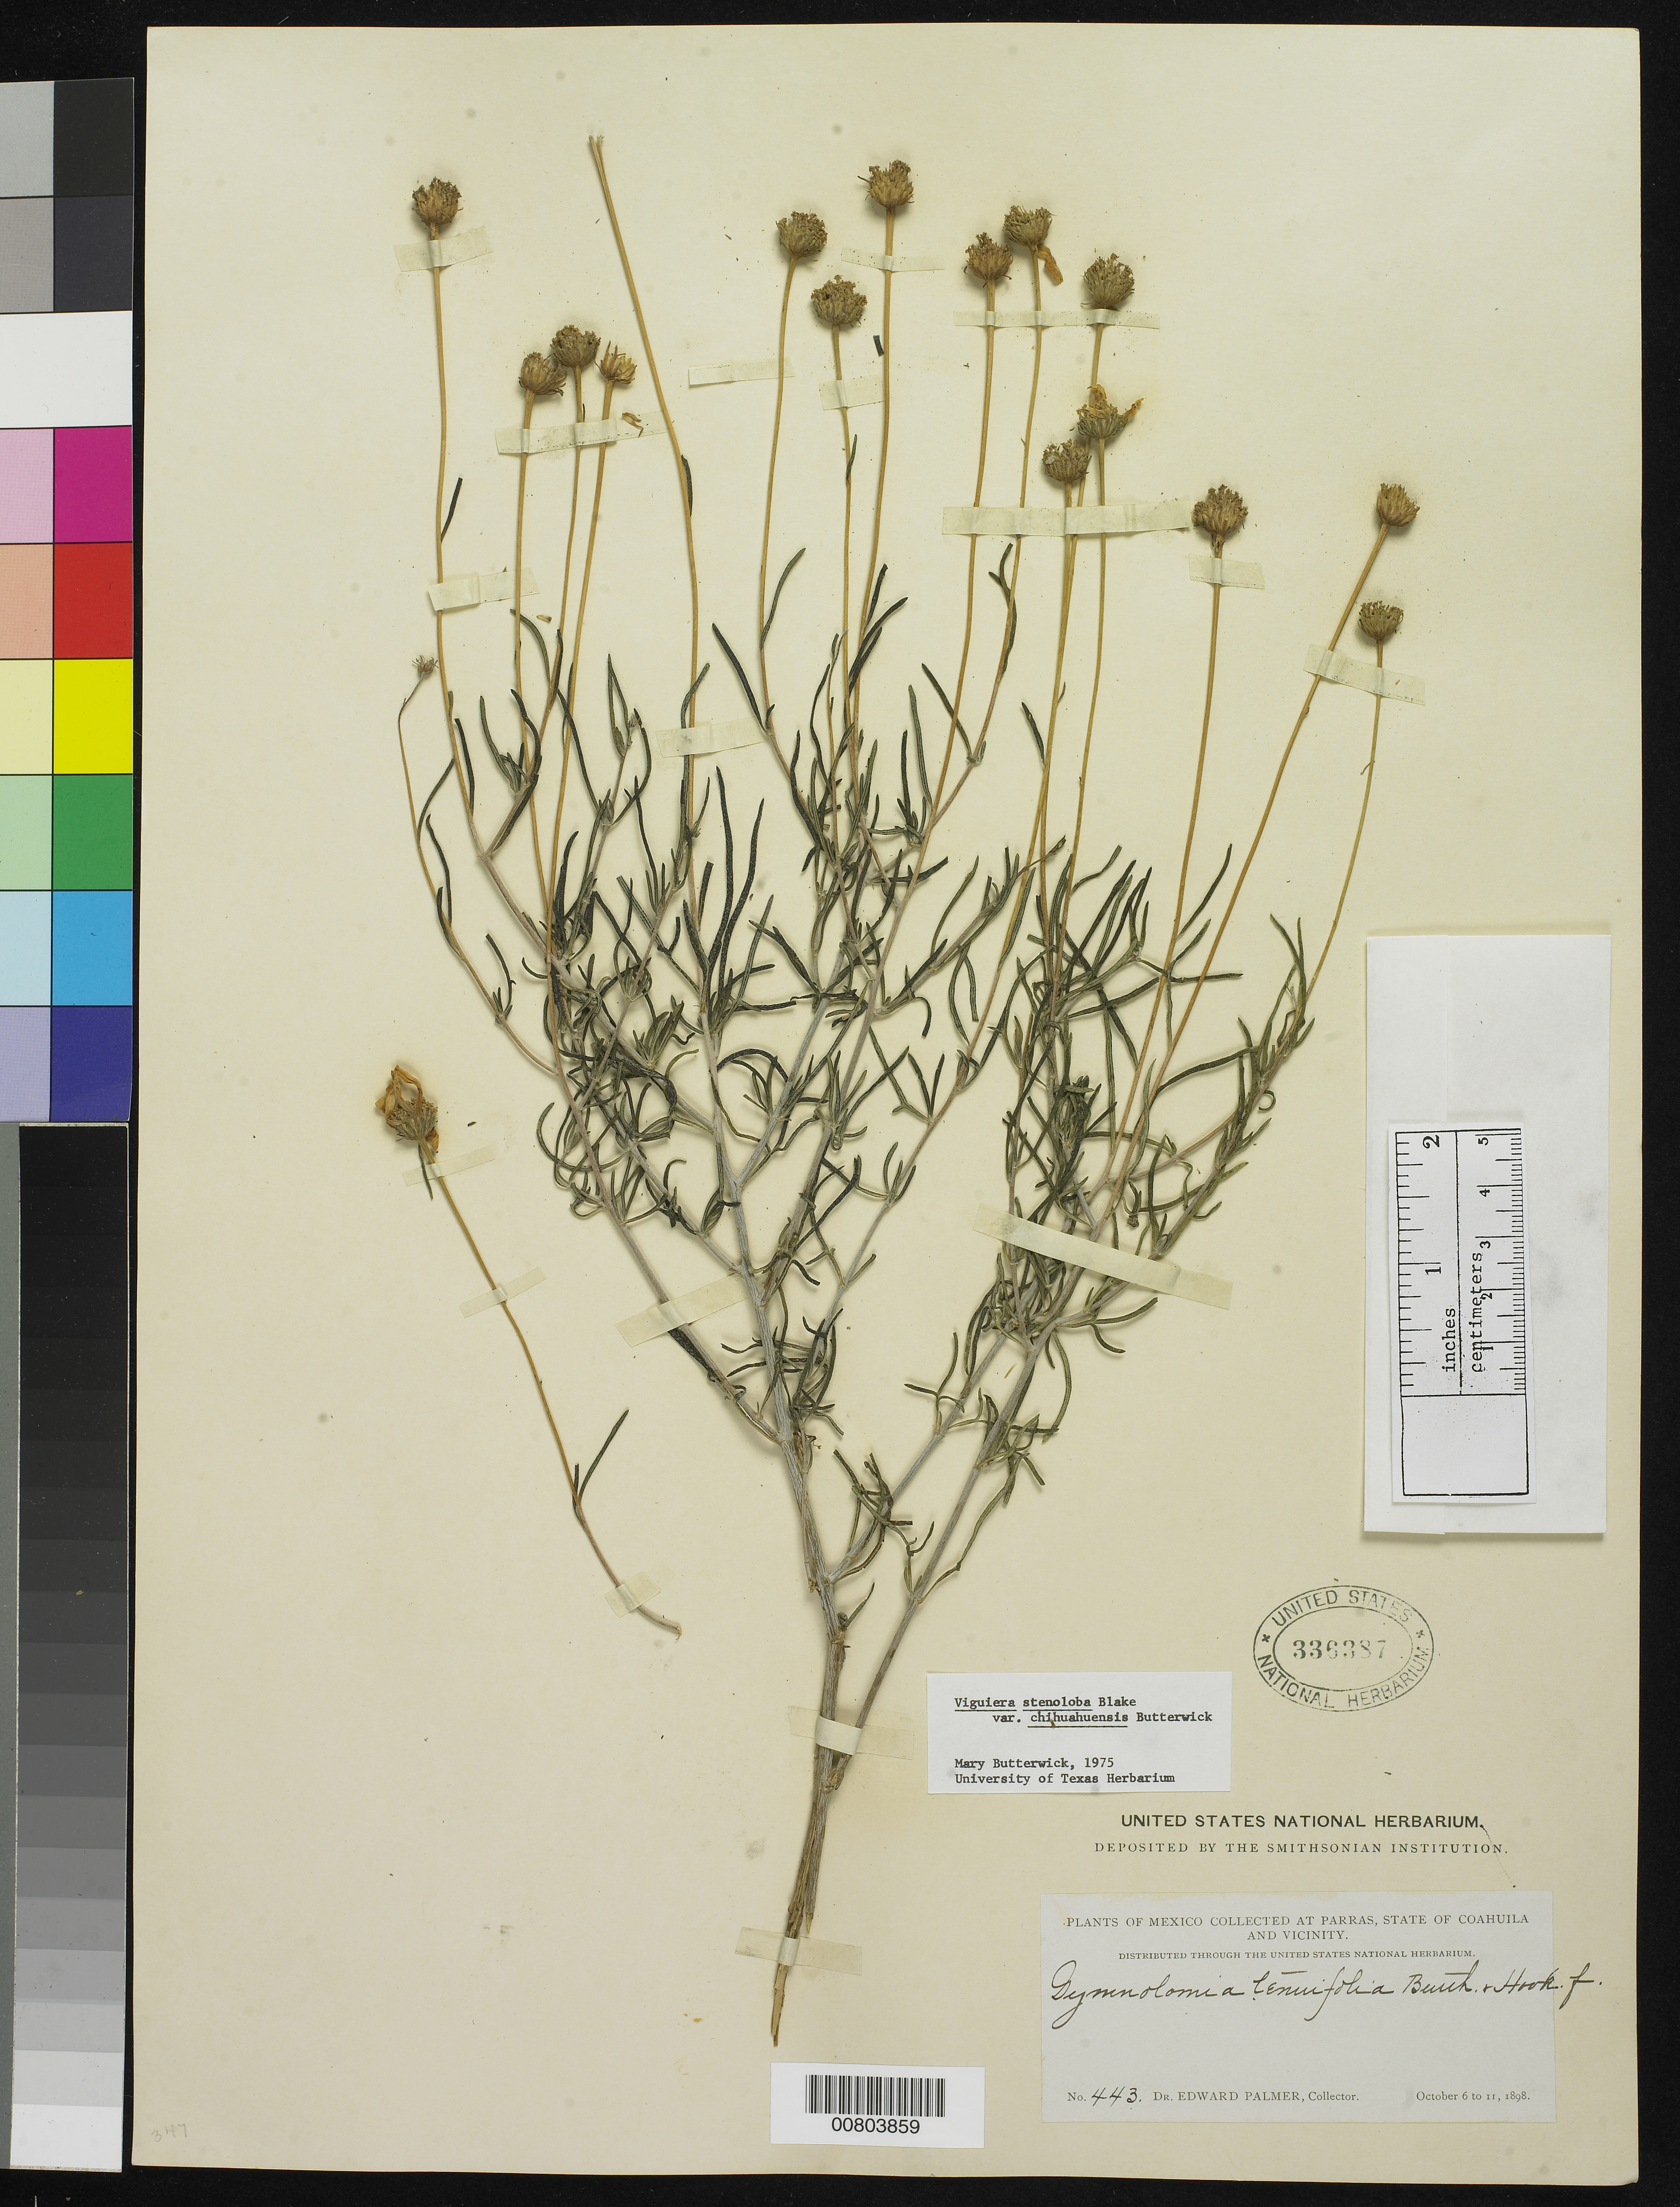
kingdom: Plantae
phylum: Tracheophyta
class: Magnoliopsida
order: Asterales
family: Asteraceae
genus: Viguiera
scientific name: Viguiera stenoloba var. chihuahuensis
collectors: E. Palmer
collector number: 443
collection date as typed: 06 Oct 1898 to 11 Oct 1898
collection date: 1898-10-06/1898-10-11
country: Mexico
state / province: Coahuila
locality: Parras, Coahuila and vicinity.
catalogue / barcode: US 336387